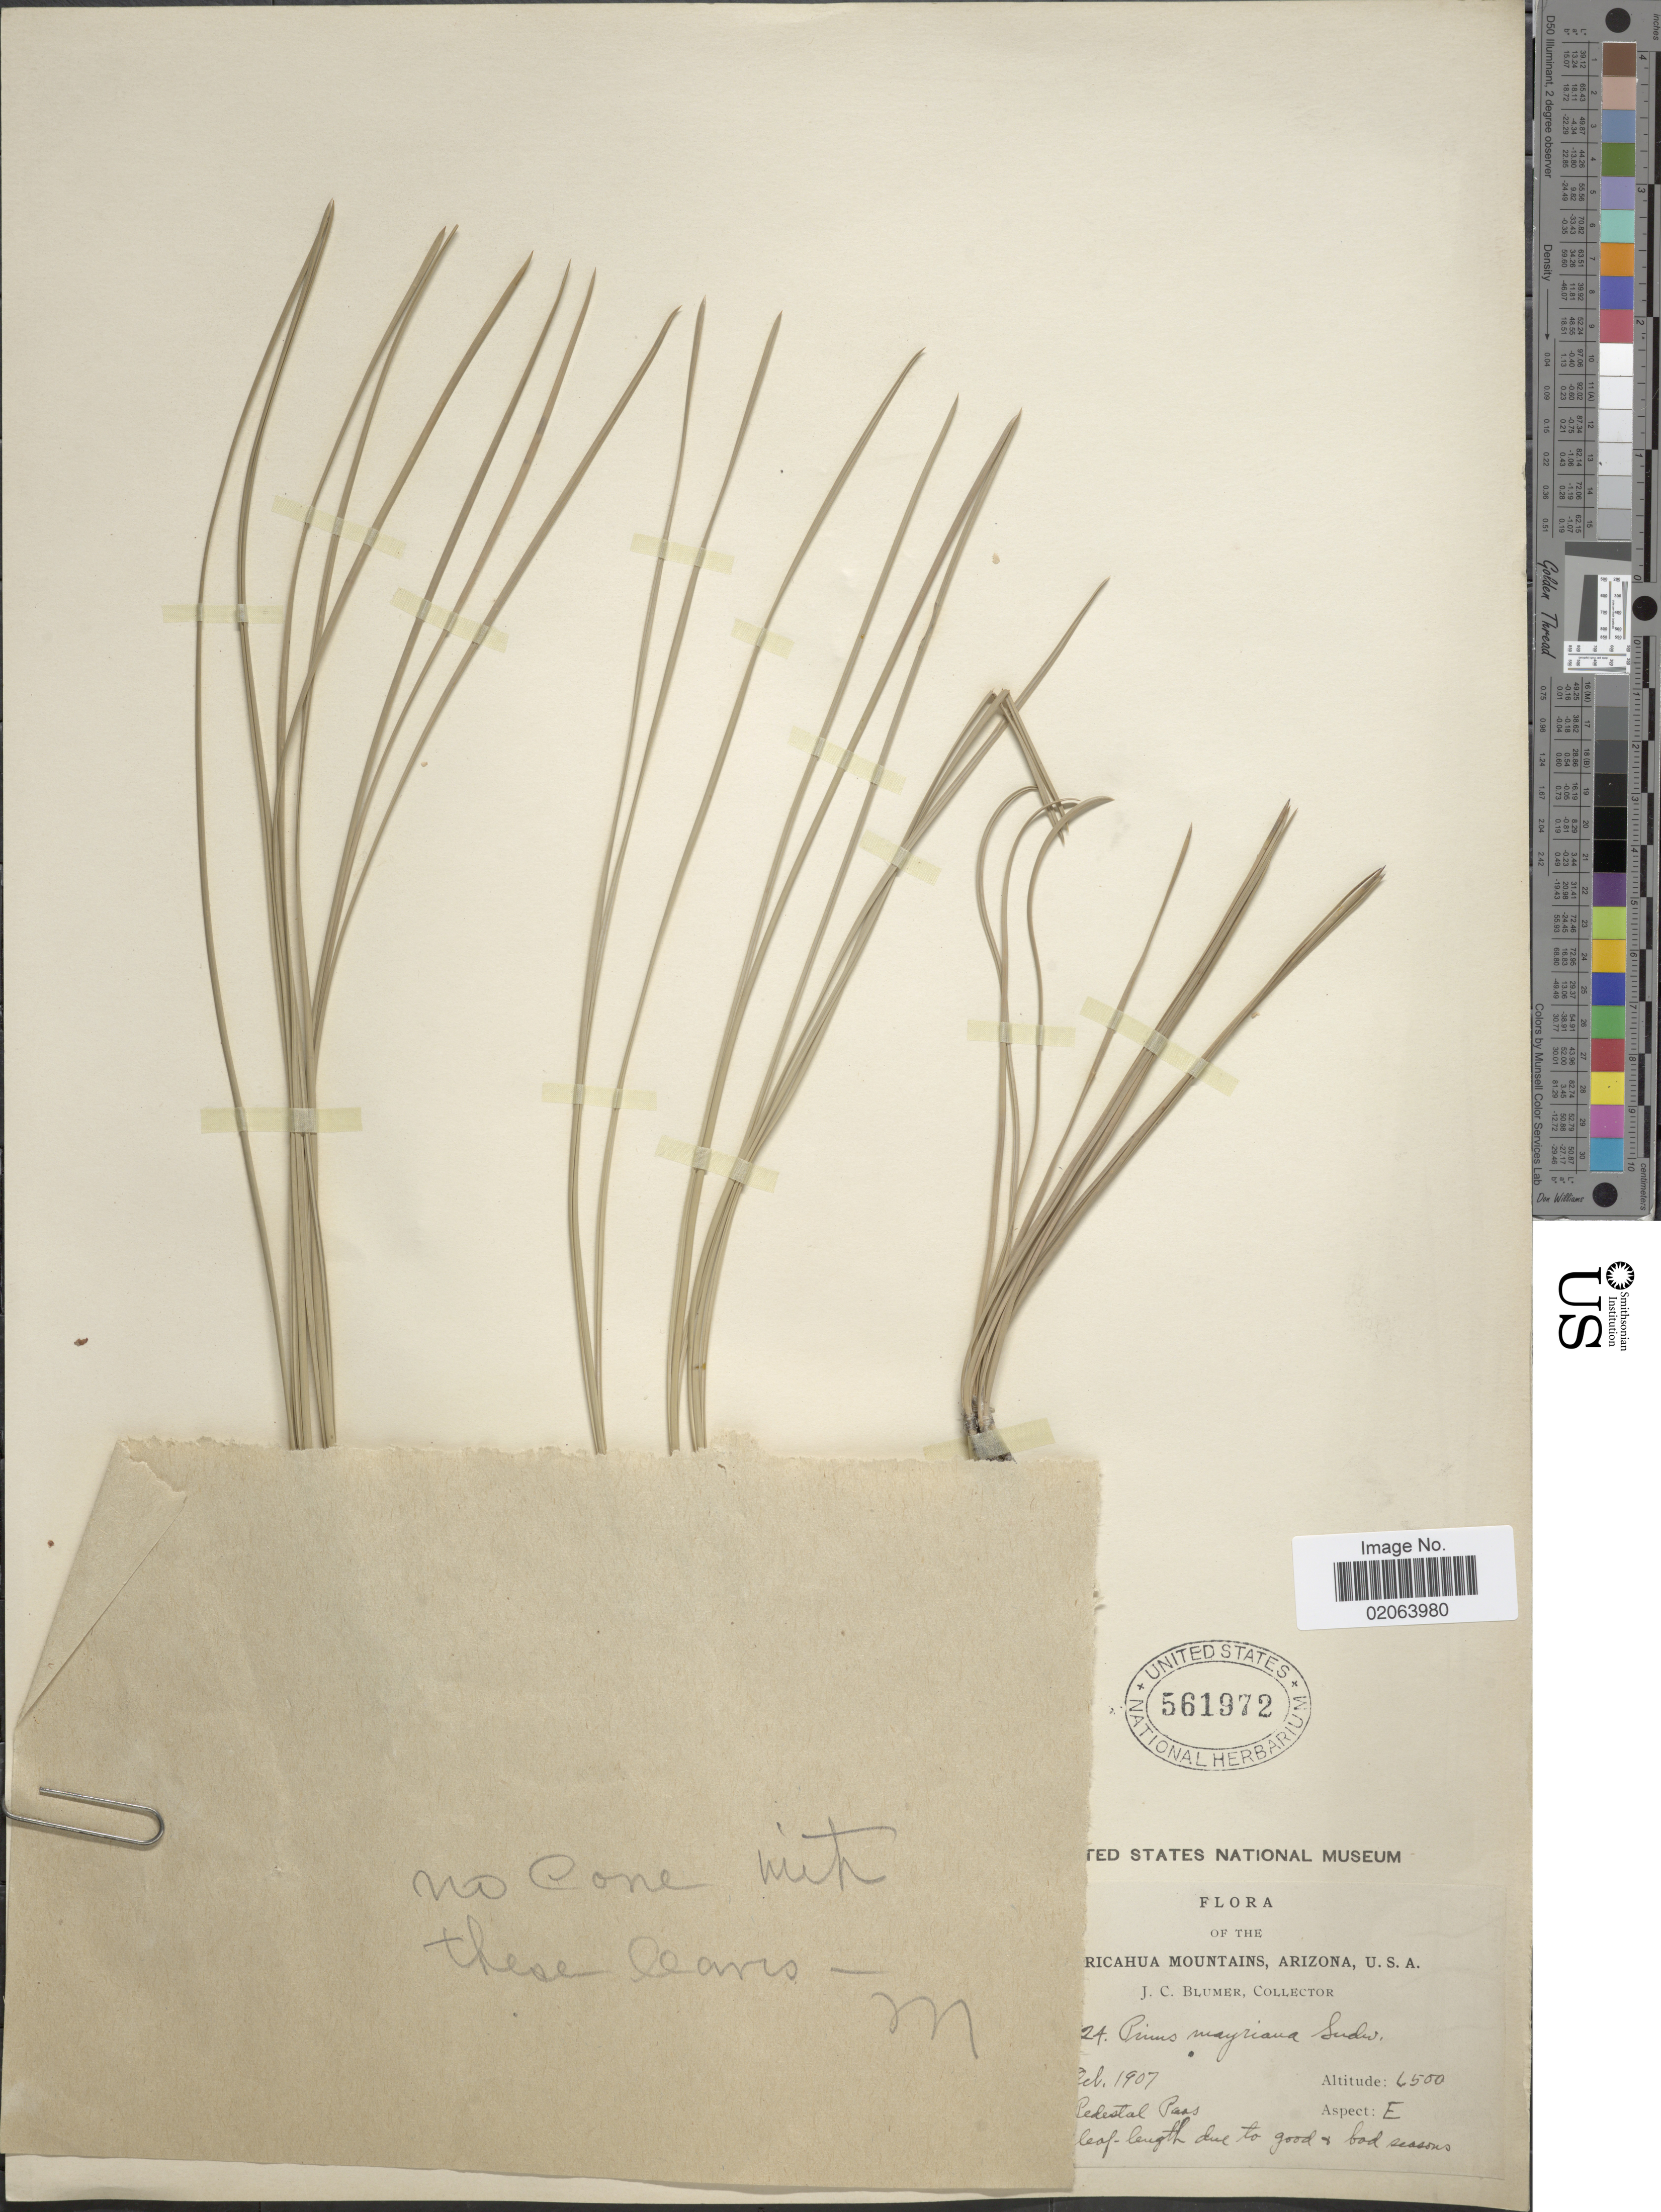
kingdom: Plantae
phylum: Tracheophyta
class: Pinopsida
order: Pinales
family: Pinaceae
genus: Pinus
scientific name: Pinus engelmannii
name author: Carrière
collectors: J. C. Blumer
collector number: !24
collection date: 1907-02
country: United States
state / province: Arizona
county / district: Cochise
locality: Chiricahua Mountains. Pedestal Pass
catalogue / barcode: US 561972